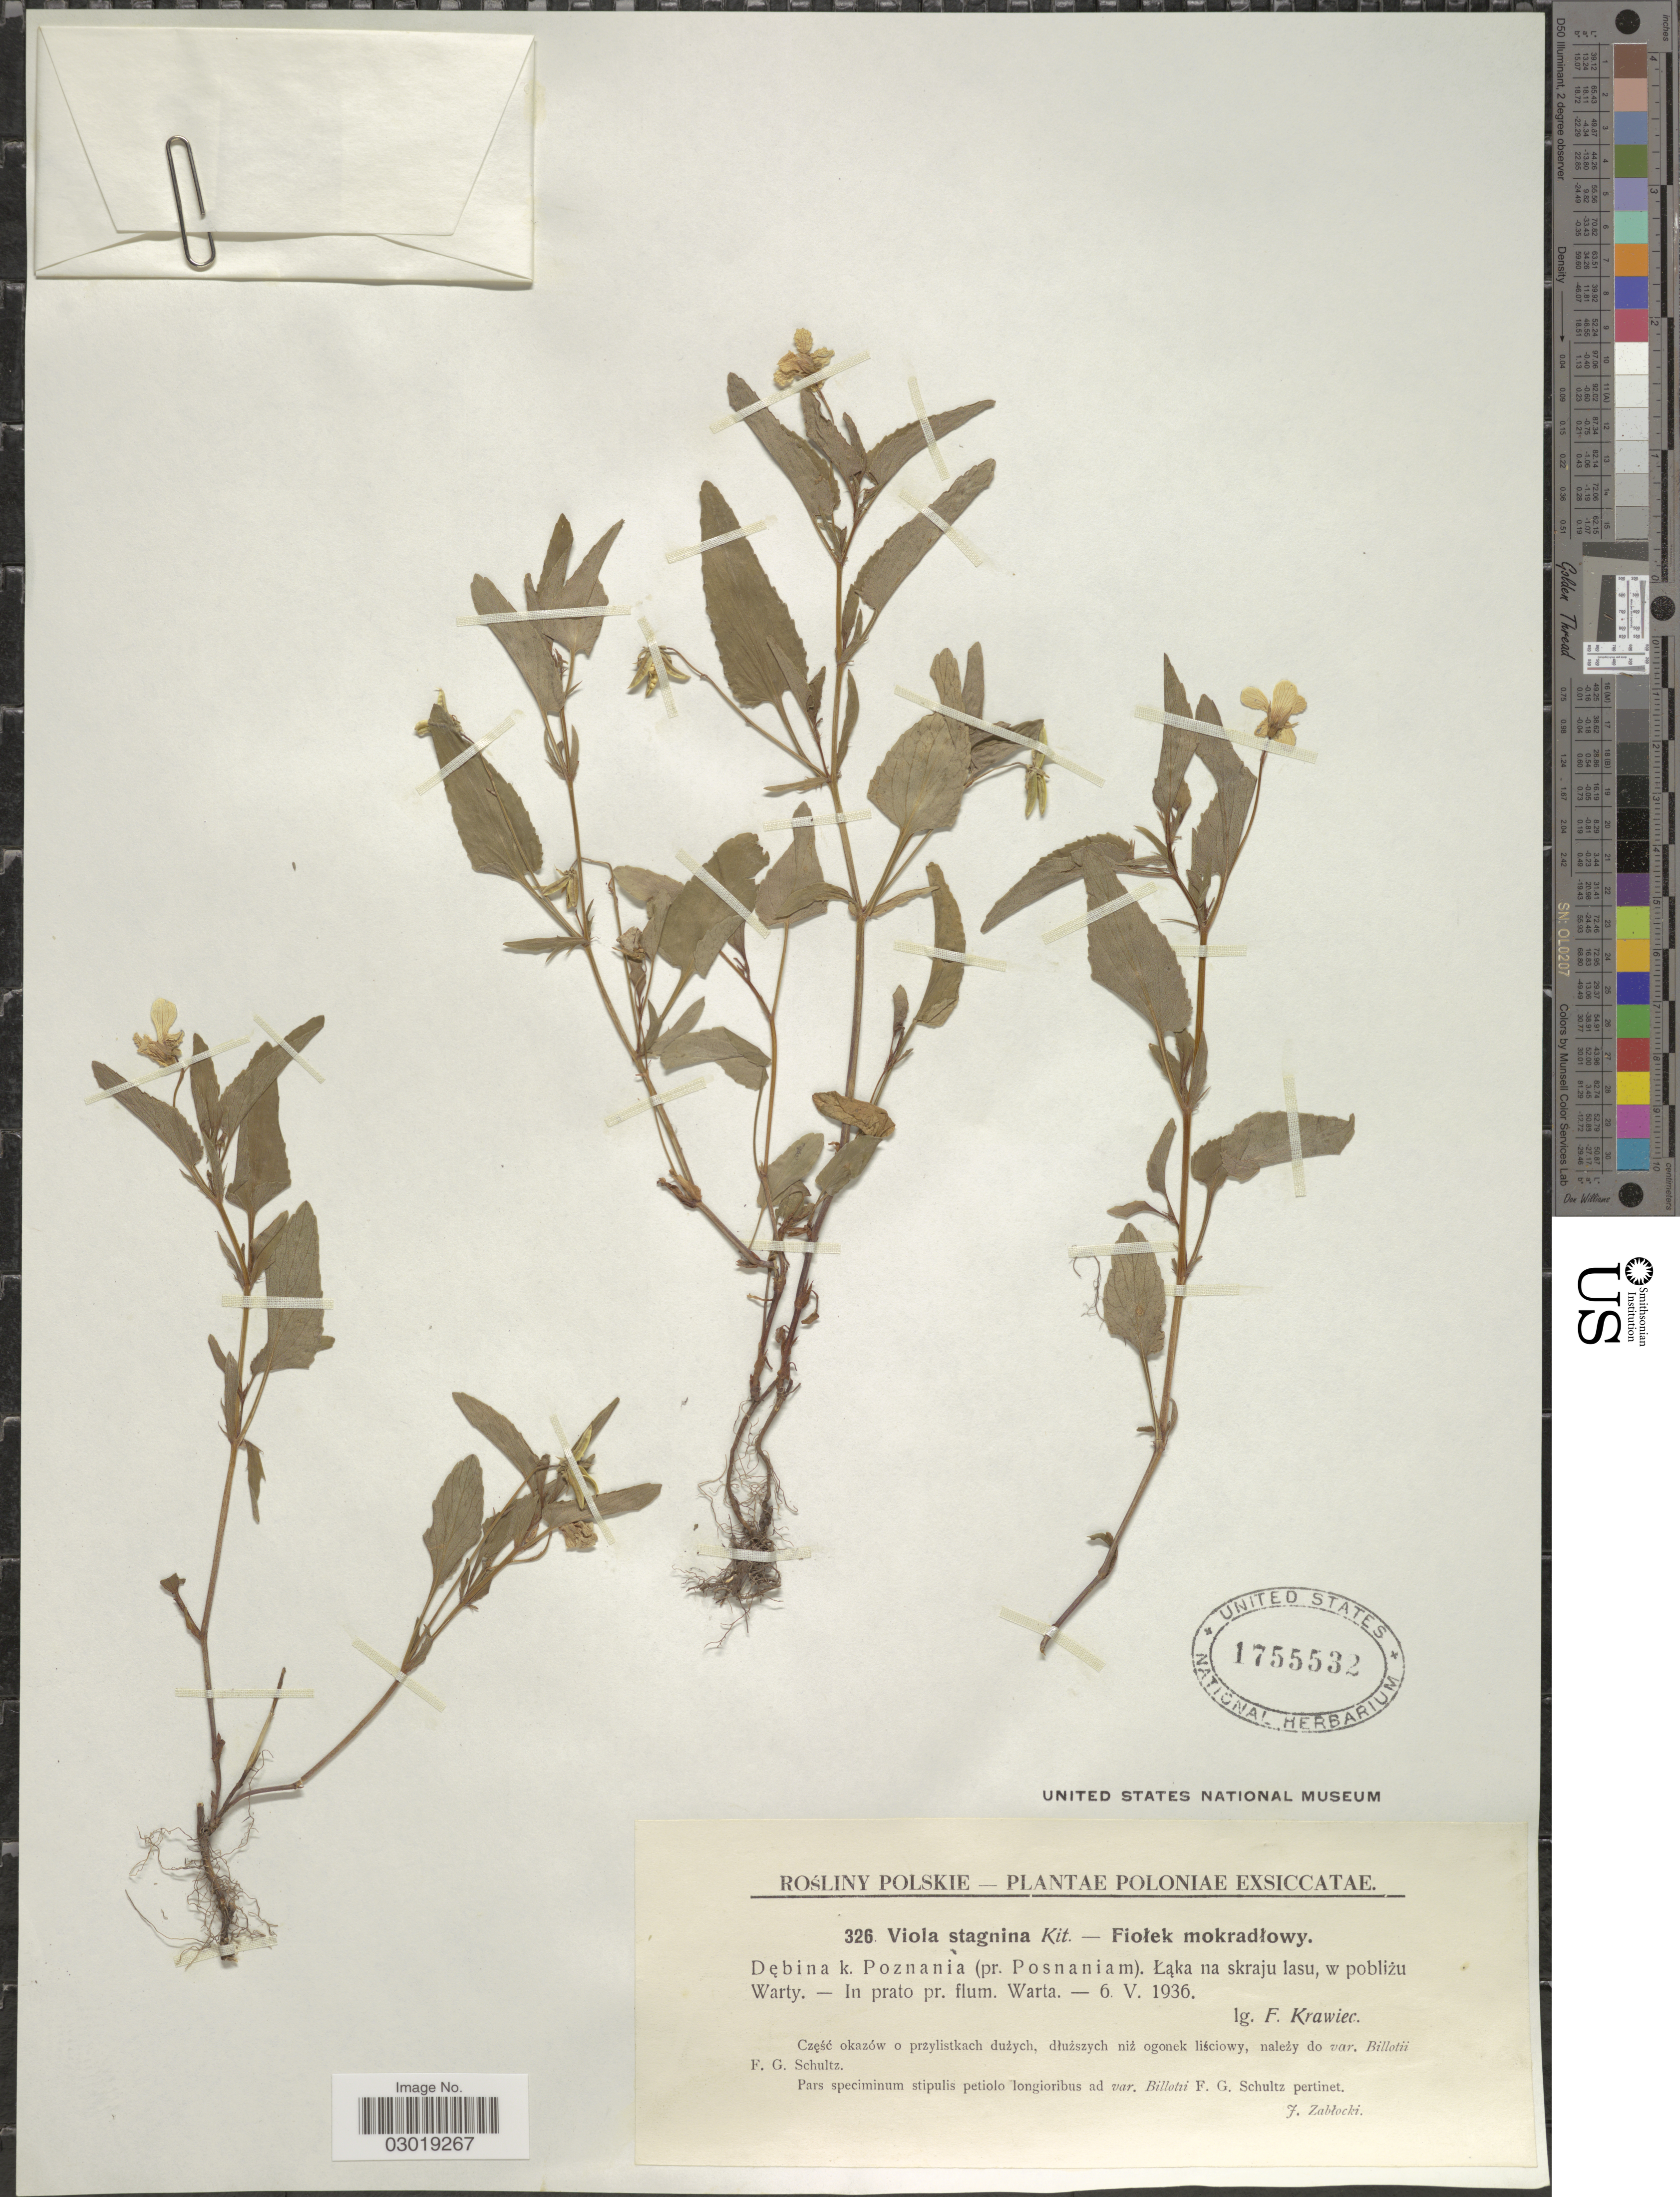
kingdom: Plantae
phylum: Tracheophyta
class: Magnoliopsida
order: Malpighiales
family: Violaceae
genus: Viola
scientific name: Viola stagnina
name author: Kit.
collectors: F. Krawiec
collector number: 326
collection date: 1936-05-06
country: Poland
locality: Debina k. Poznania (pr. Posnaniam). Laka na skraju lasu, w poblizu Warty.- In prato pr. flum. Warta.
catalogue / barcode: US 1755532